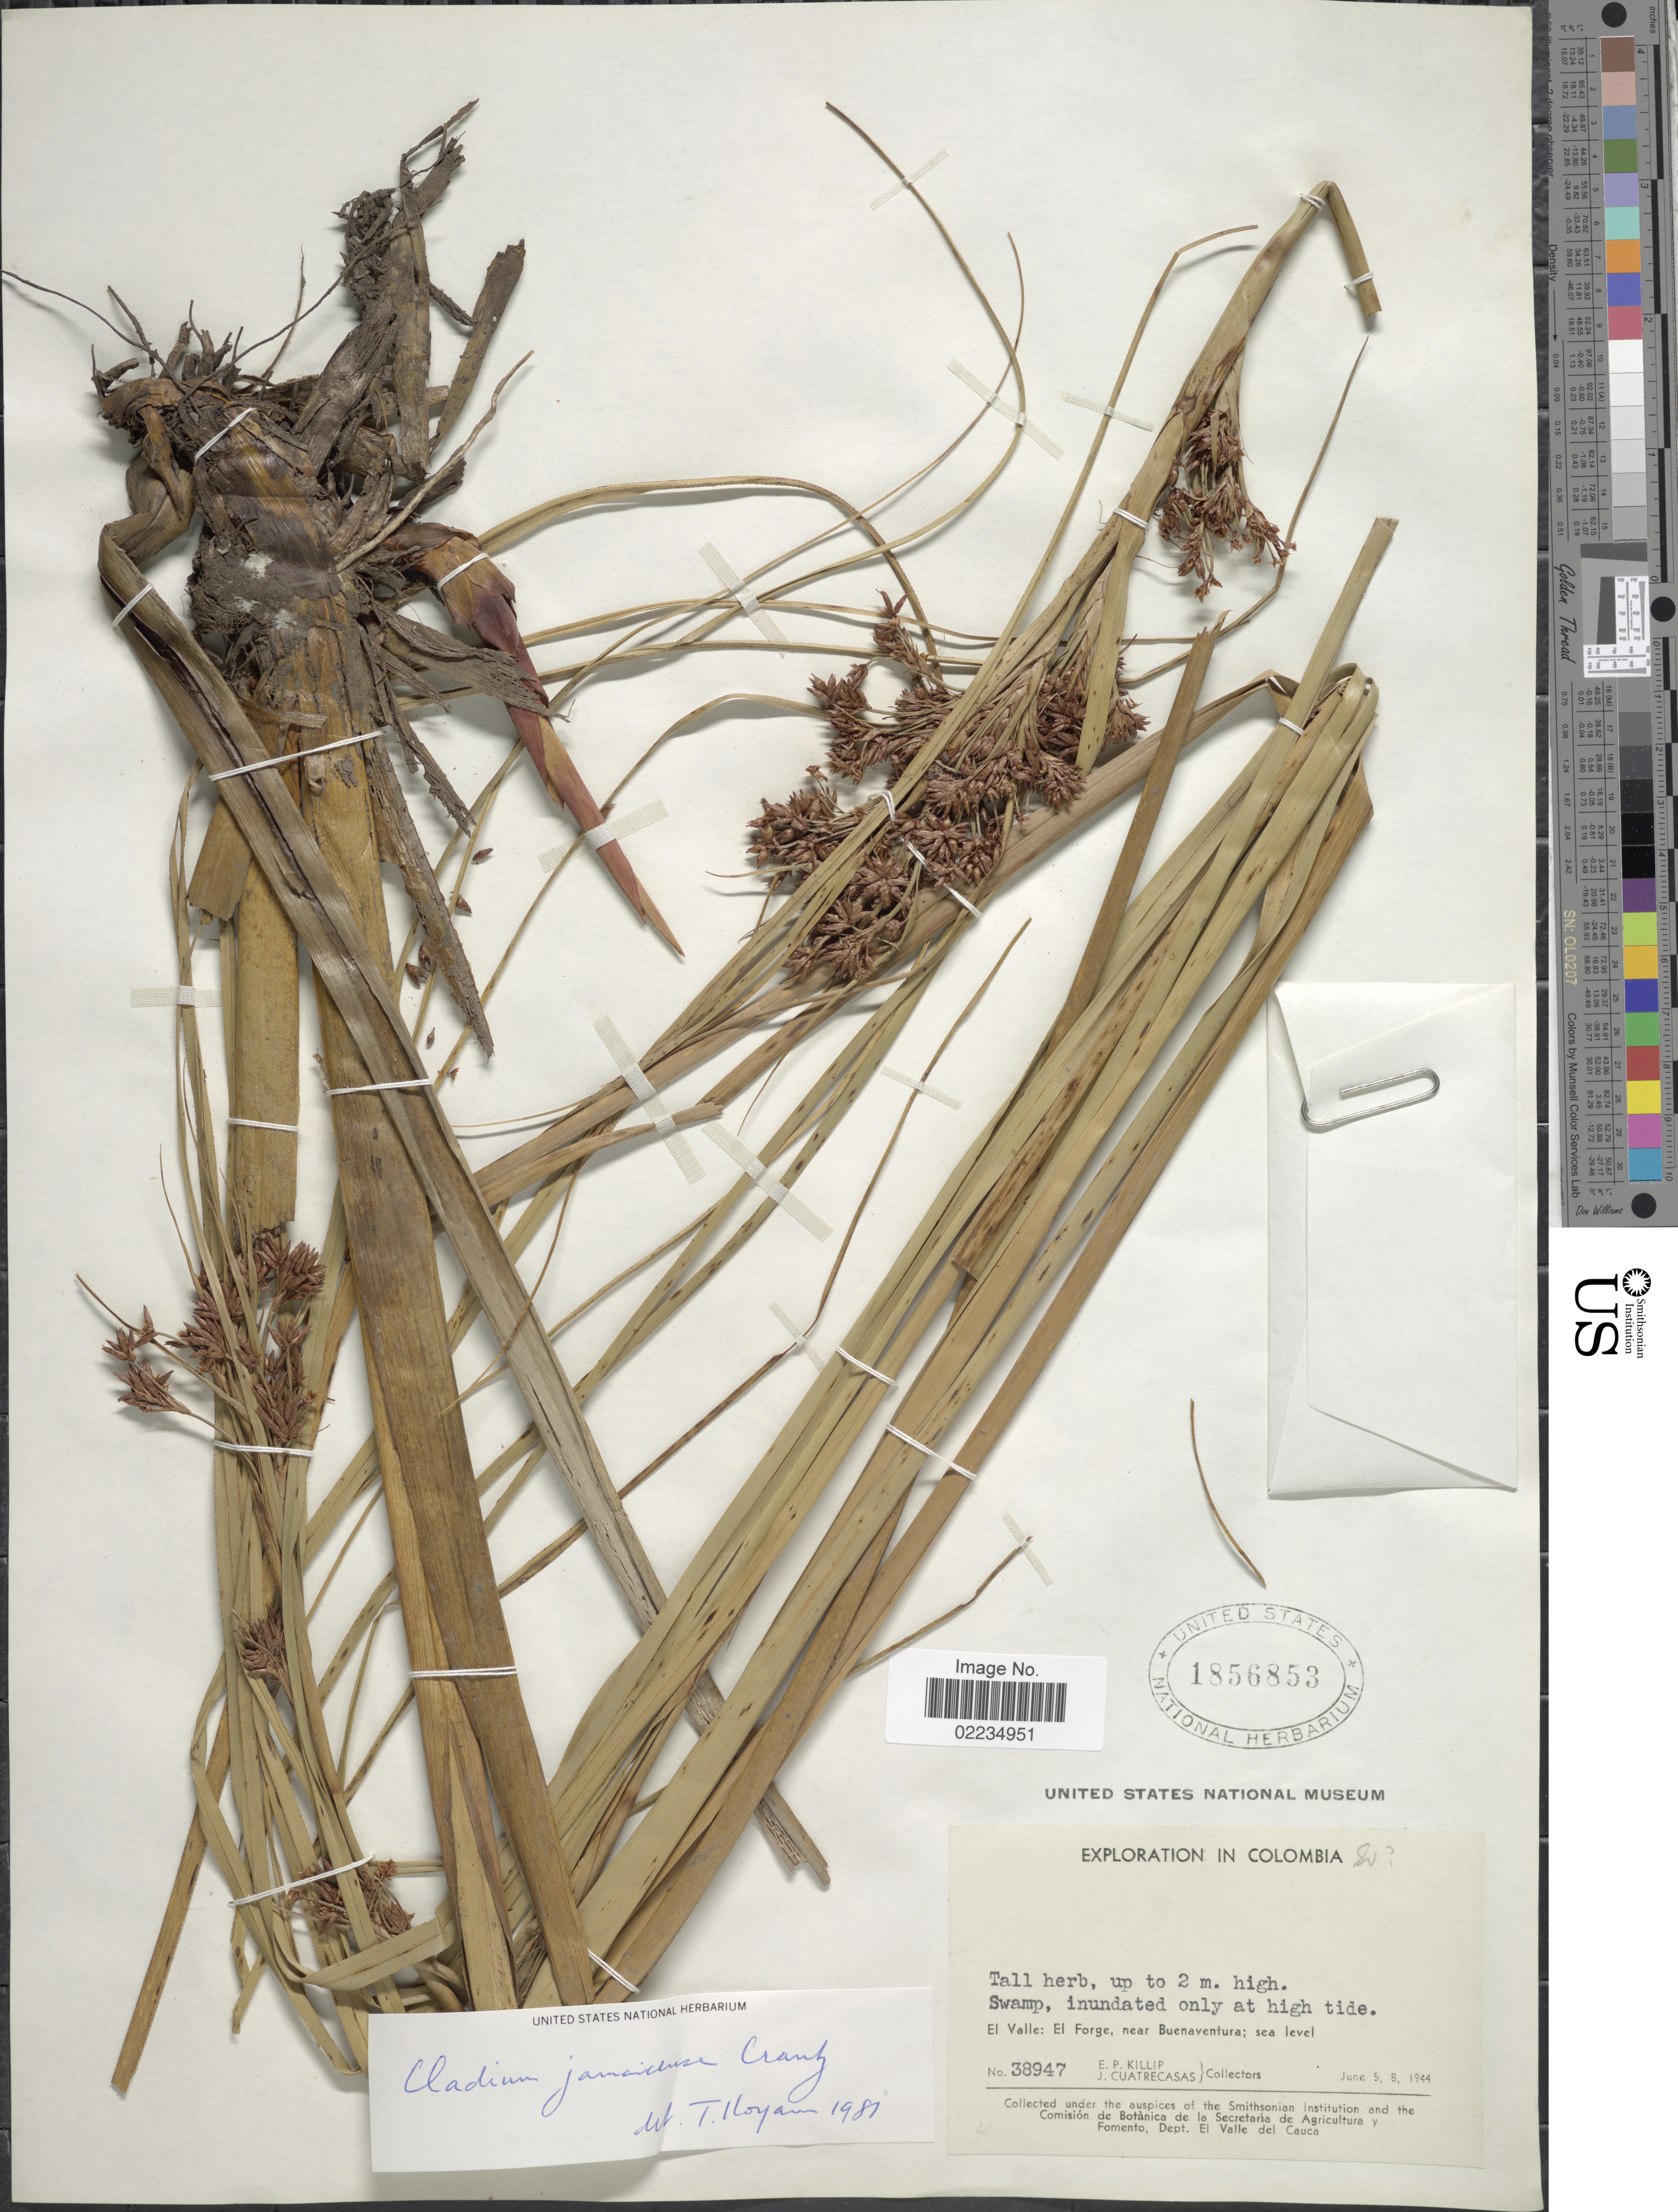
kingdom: Plantae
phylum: Tracheophyta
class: Liliopsida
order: Poales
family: Cyperaceae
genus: Cladium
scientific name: Cladium jamaicense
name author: Crantz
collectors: E. P. Killip & J. Cuatrecasas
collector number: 38947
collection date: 1944-06-05/1944-06-08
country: Colombia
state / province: Valle del Cauca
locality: El Valle: El Forge, near Buenaventura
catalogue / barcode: US 1856853